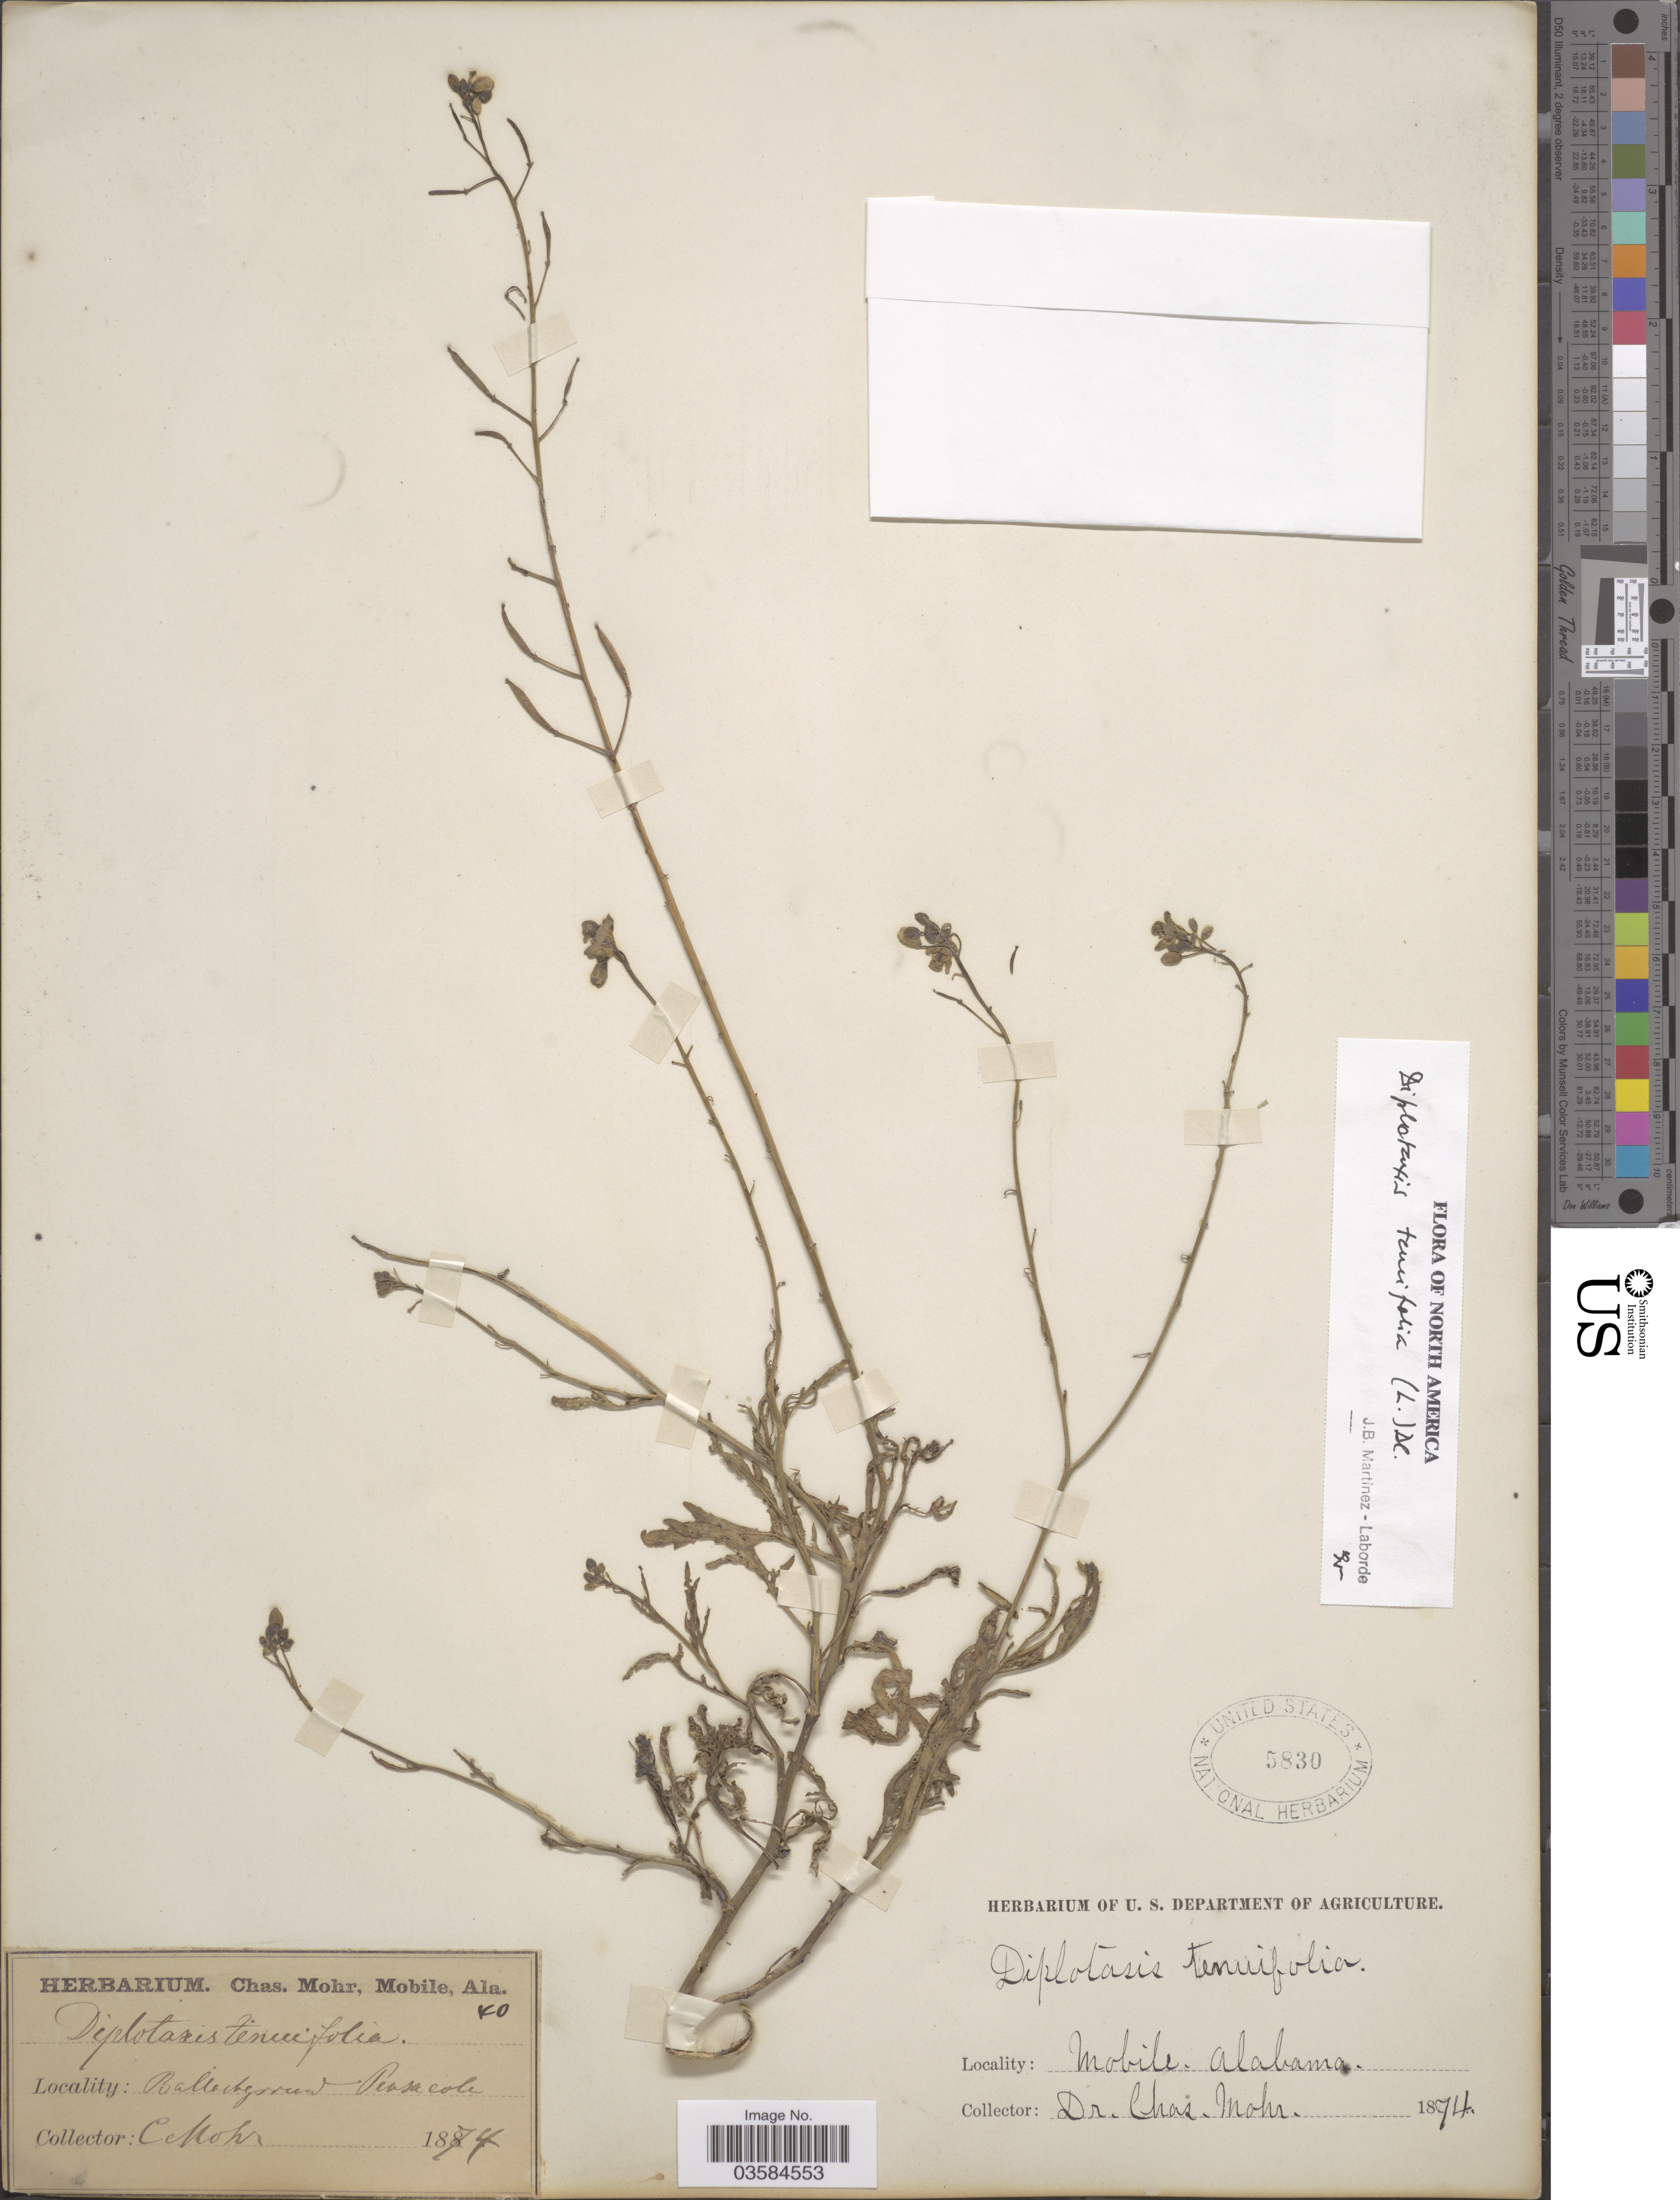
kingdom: Plantae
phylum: Tracheophyta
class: Magnoliopsida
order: Brassicales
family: Brassicaceae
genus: Diplotaxis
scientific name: Diplotaxis tenuifolia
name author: (L.) DC.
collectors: Mohr, C. T. (herbarium)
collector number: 40*?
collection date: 1874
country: United States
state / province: Alabama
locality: Ballast ground Pensacole. Mobile.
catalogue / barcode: US 5830